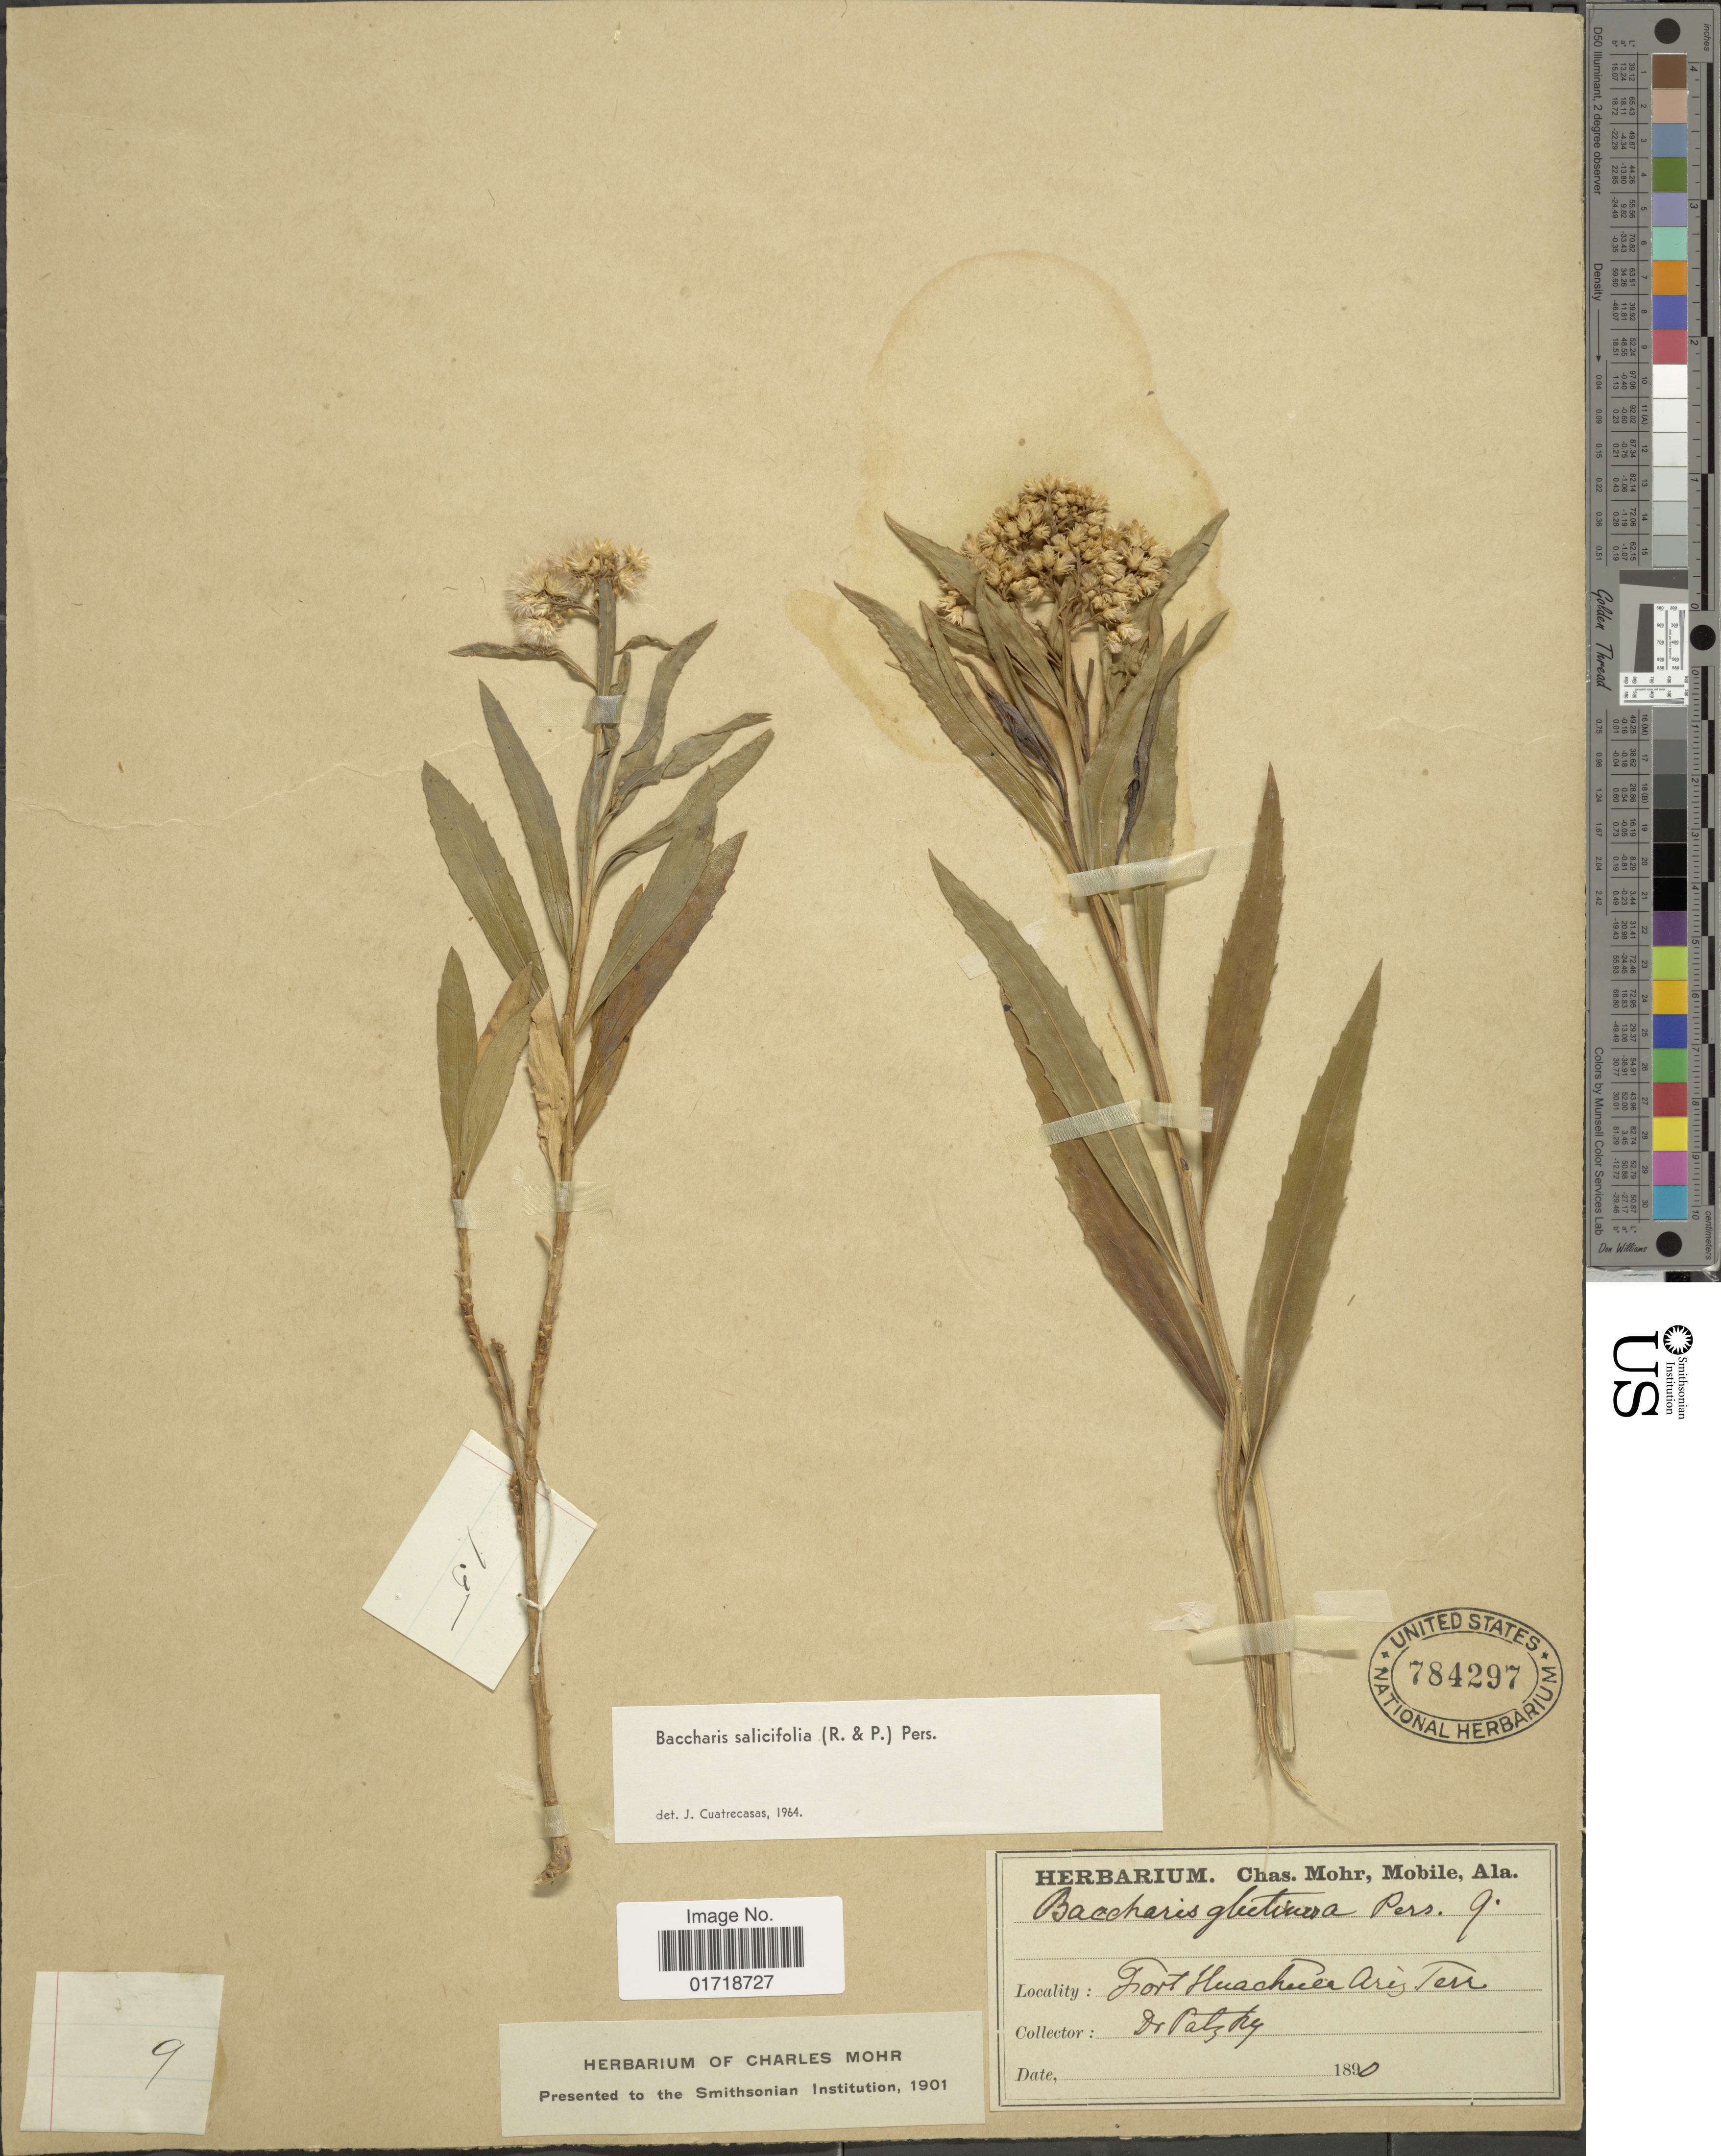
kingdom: Plantae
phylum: Tracheophyta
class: Magnoliopsida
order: Asterales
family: Asteraceae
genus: Baccharis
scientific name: Baccharis glutinosa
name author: Pers.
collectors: -. Palzky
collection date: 1890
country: United States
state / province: Arizona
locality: Fort Huachuca Ari. Terr.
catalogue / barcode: US 784297